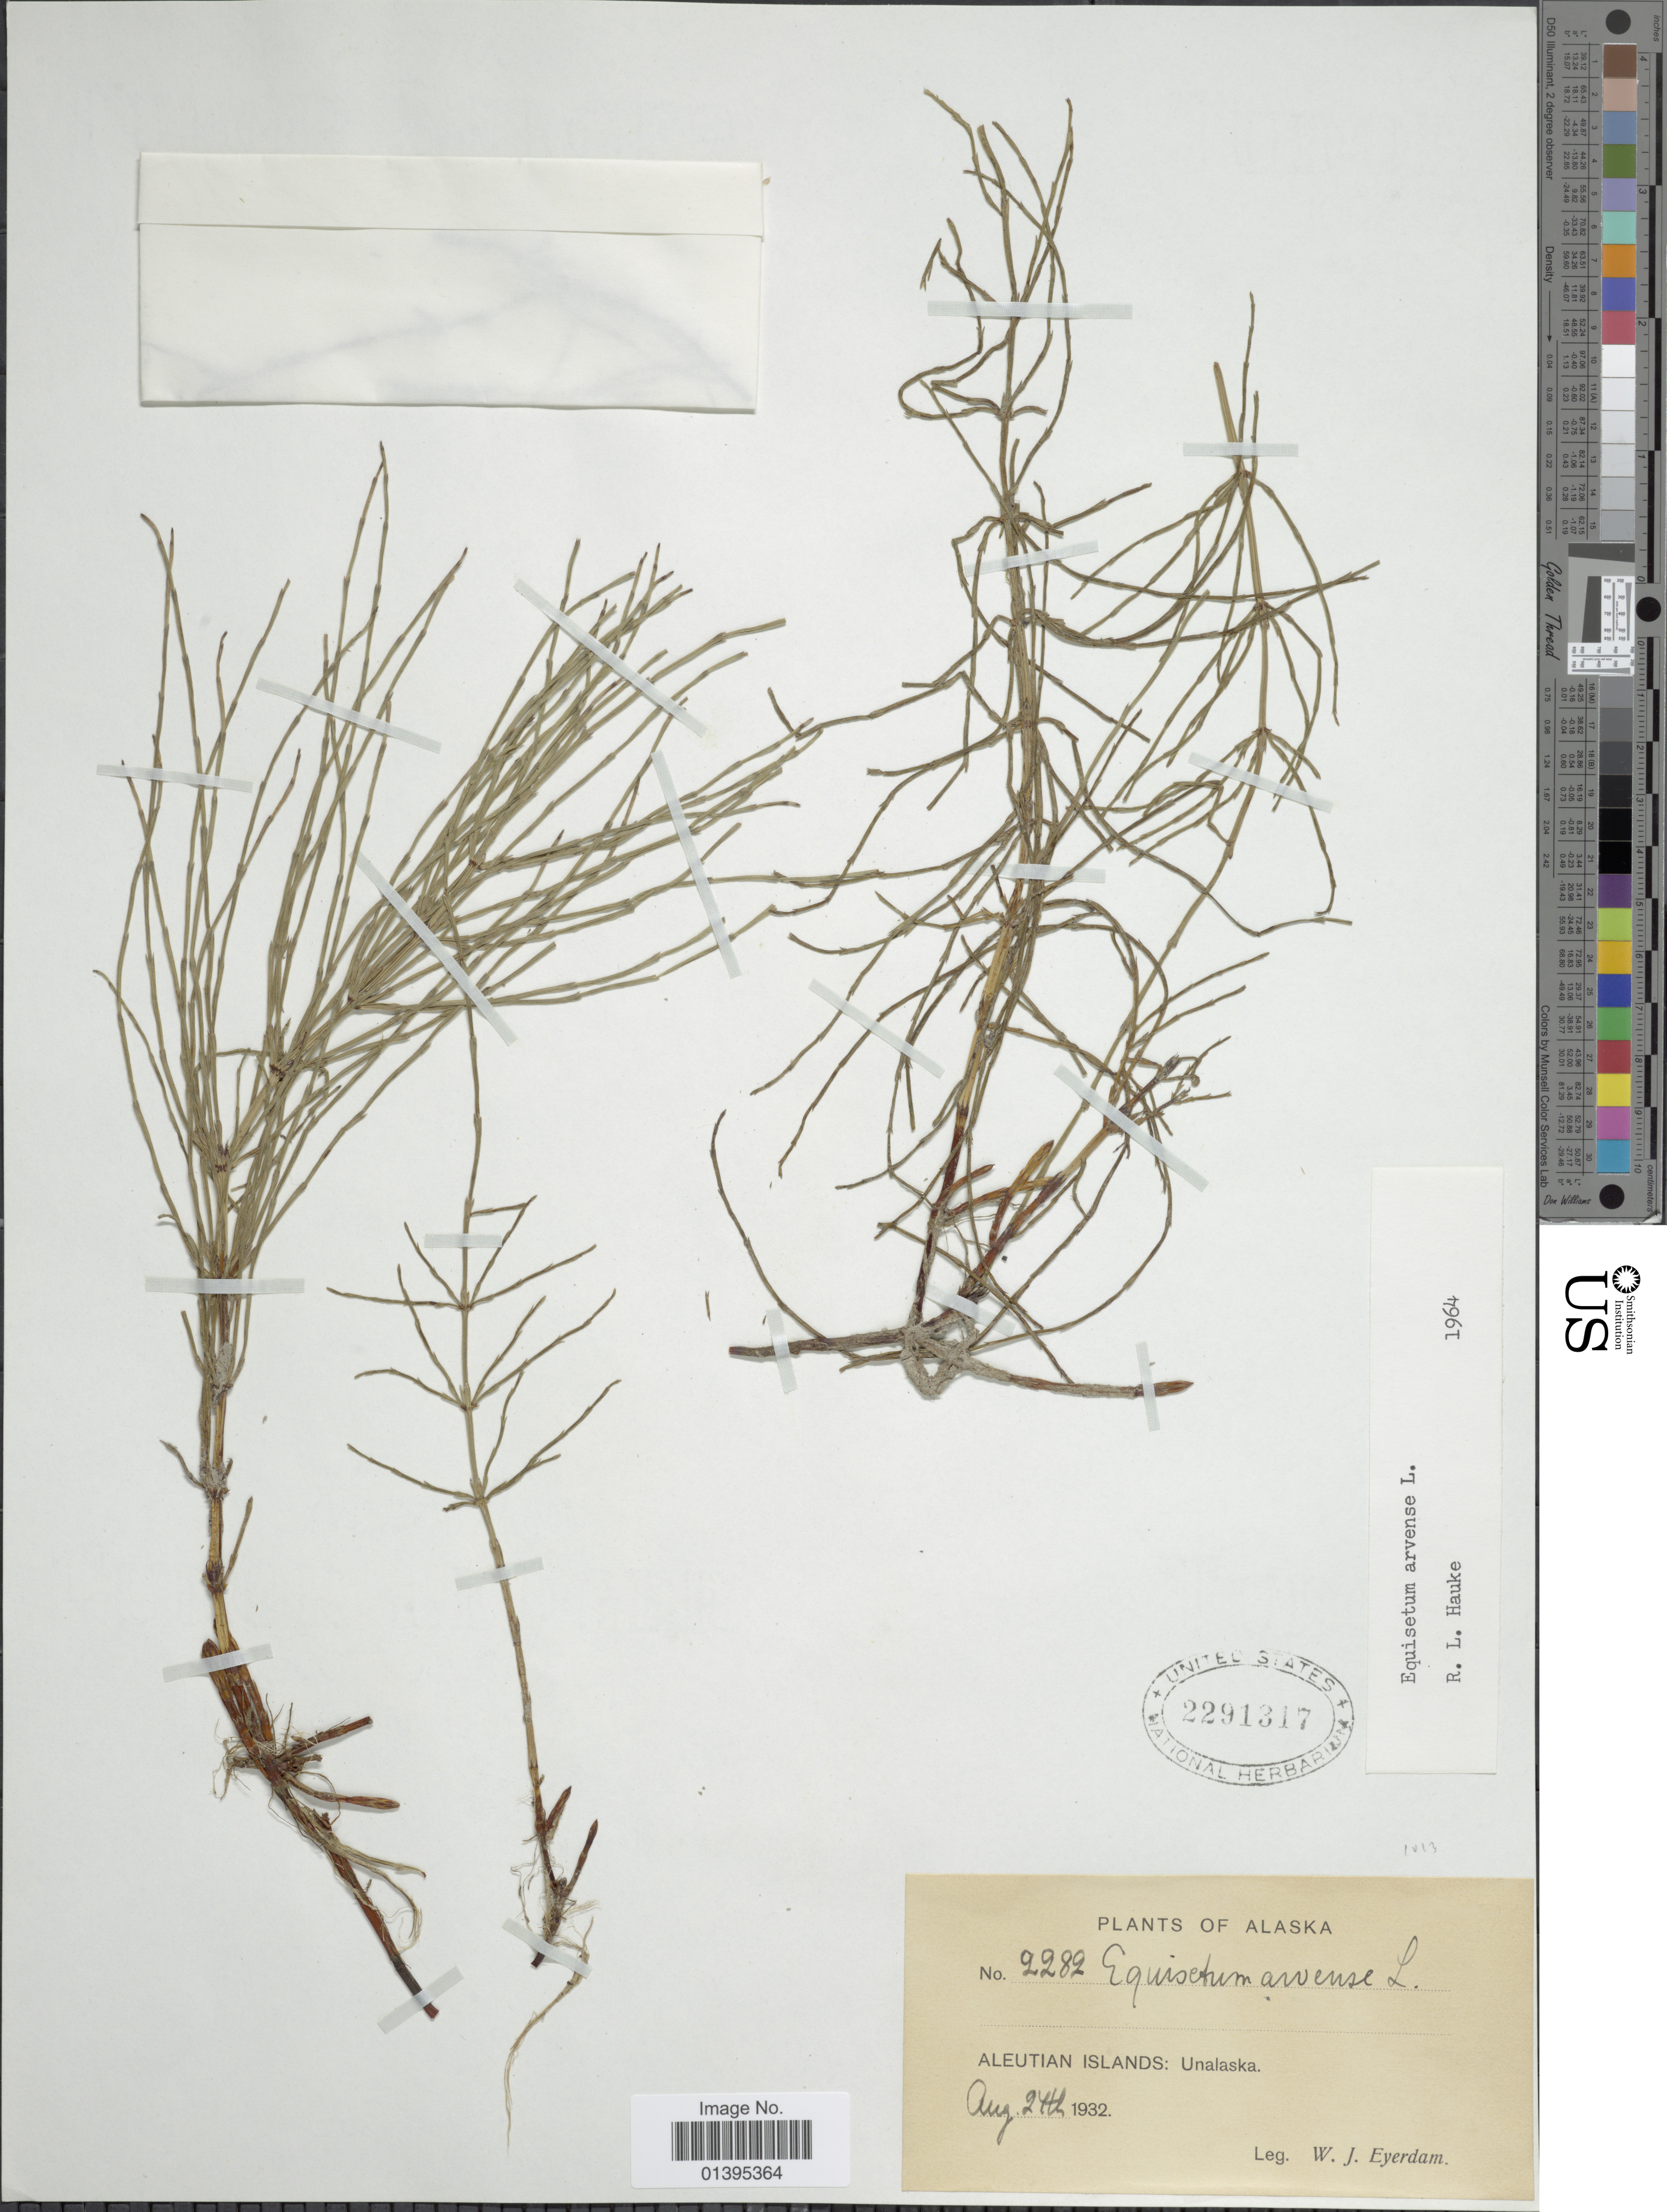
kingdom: Plantae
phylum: Tracheophyta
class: Polypodiopsida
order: Equisetales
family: Equisetaceae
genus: Equisetum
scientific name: Equisetum arvense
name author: L.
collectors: W. J. Eyerdam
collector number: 2282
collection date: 1932-08-24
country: United States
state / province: Alaska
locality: Aleutian Islands: Unalaska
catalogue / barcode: US 2291319